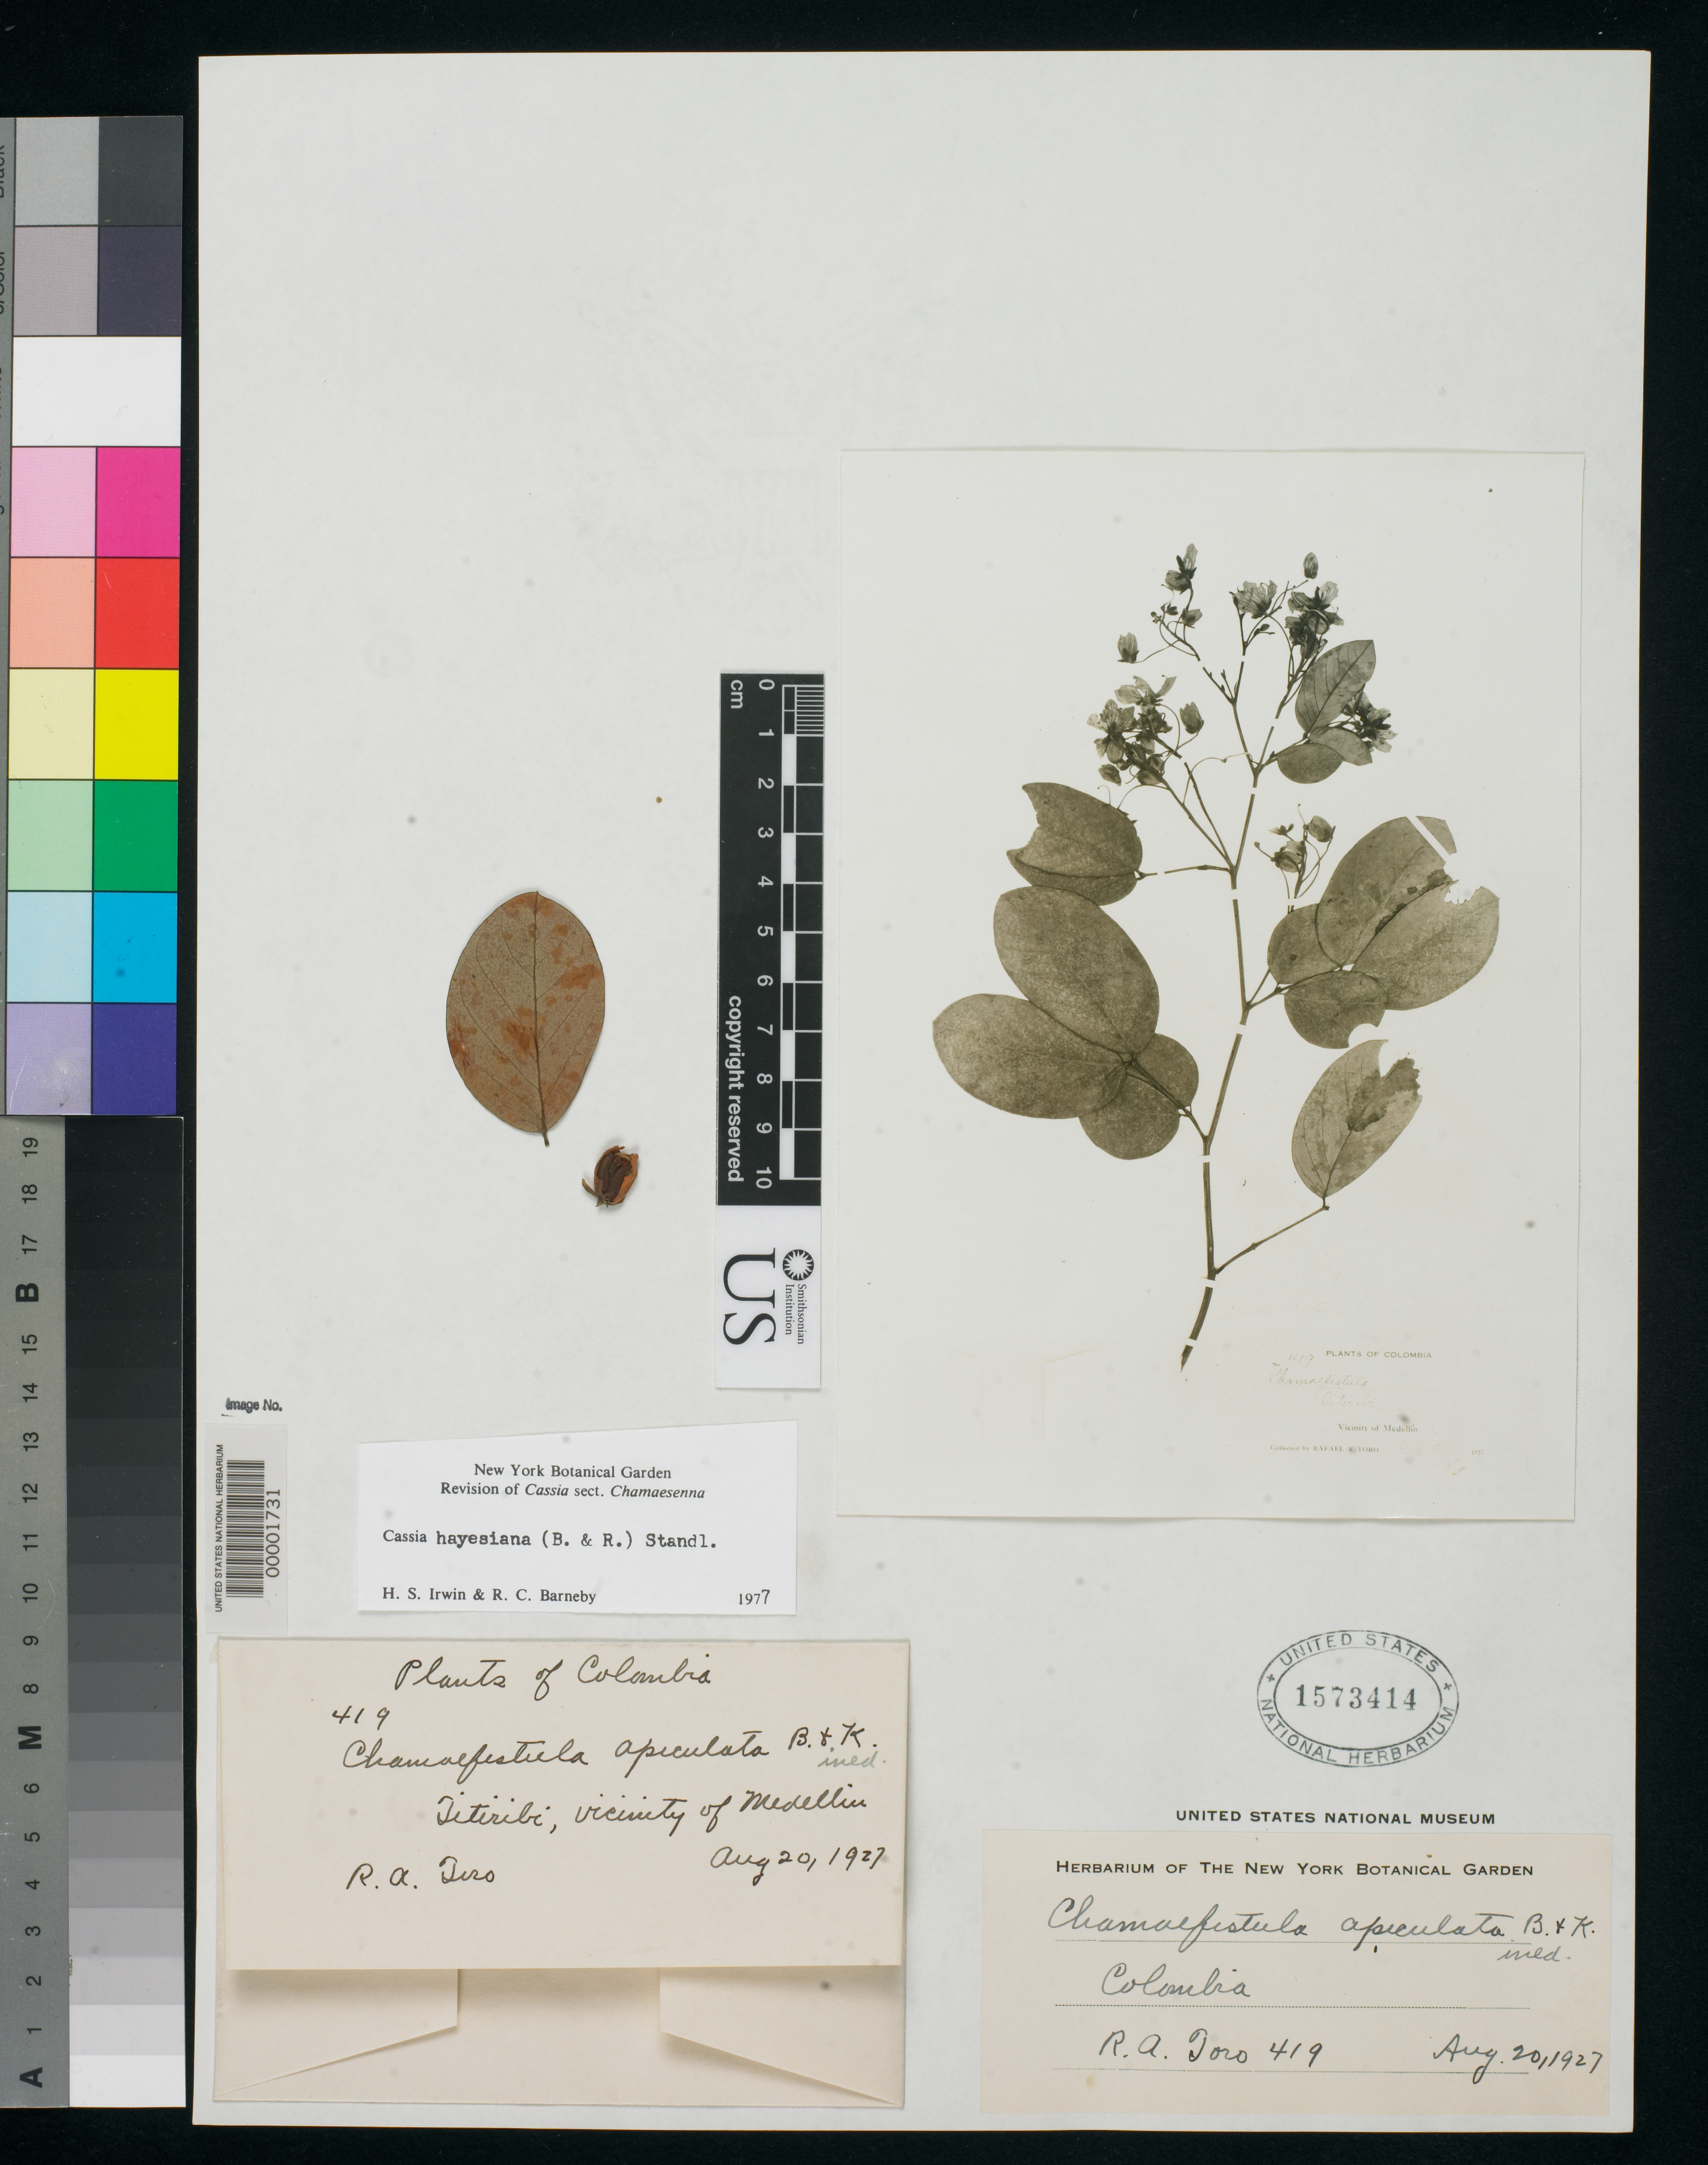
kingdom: Plantae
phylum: Tracheophyta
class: Magnoliopsida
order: Fabales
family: Fabaceae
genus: Chamaefistula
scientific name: Chamaefistula apiculata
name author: Britton & Killip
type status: Type Fragment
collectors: R. A. Toro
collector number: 419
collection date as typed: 20 Aug 1927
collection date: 1927-08-20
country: Colombia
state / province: Antioquia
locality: Near Medellin.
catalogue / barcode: US 1573414